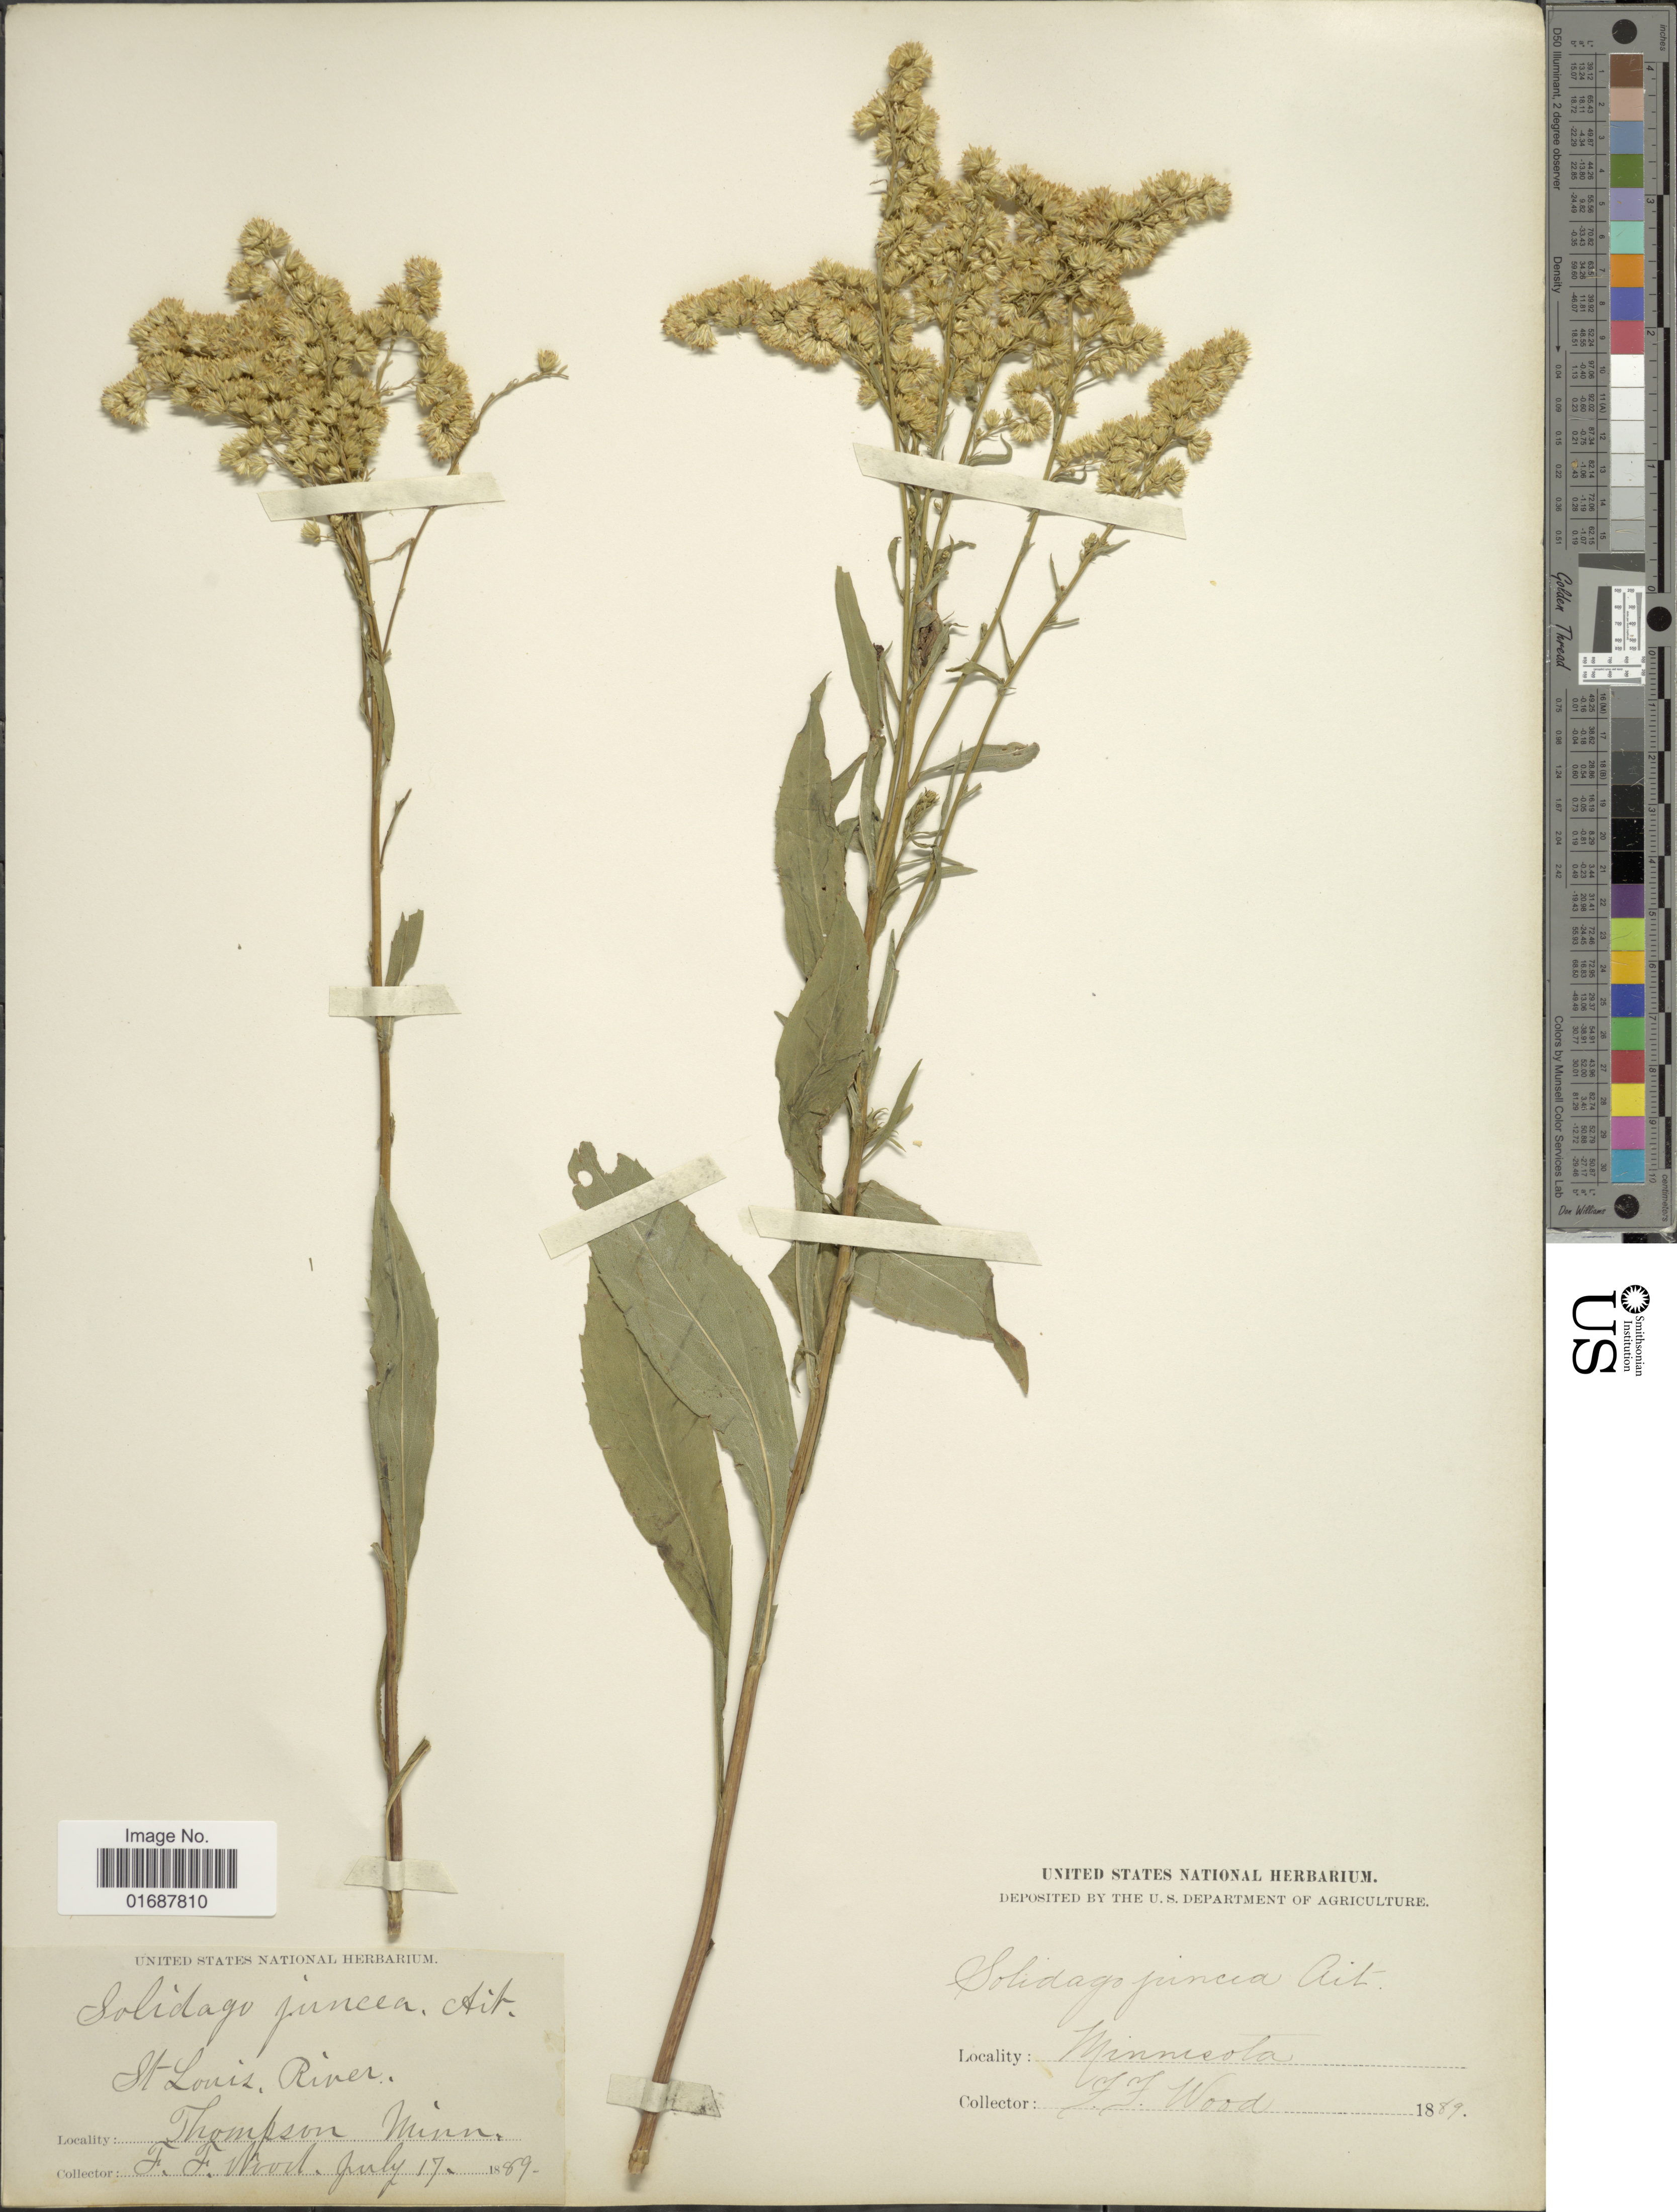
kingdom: Plantae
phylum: Tracheophyta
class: Magnoliopsida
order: Asterales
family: Asteraceae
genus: Solidago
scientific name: Solidago juncea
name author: Aiton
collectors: F. Wood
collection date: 1889-07-17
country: United States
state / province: Minnesota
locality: St. Louis River. Thompson